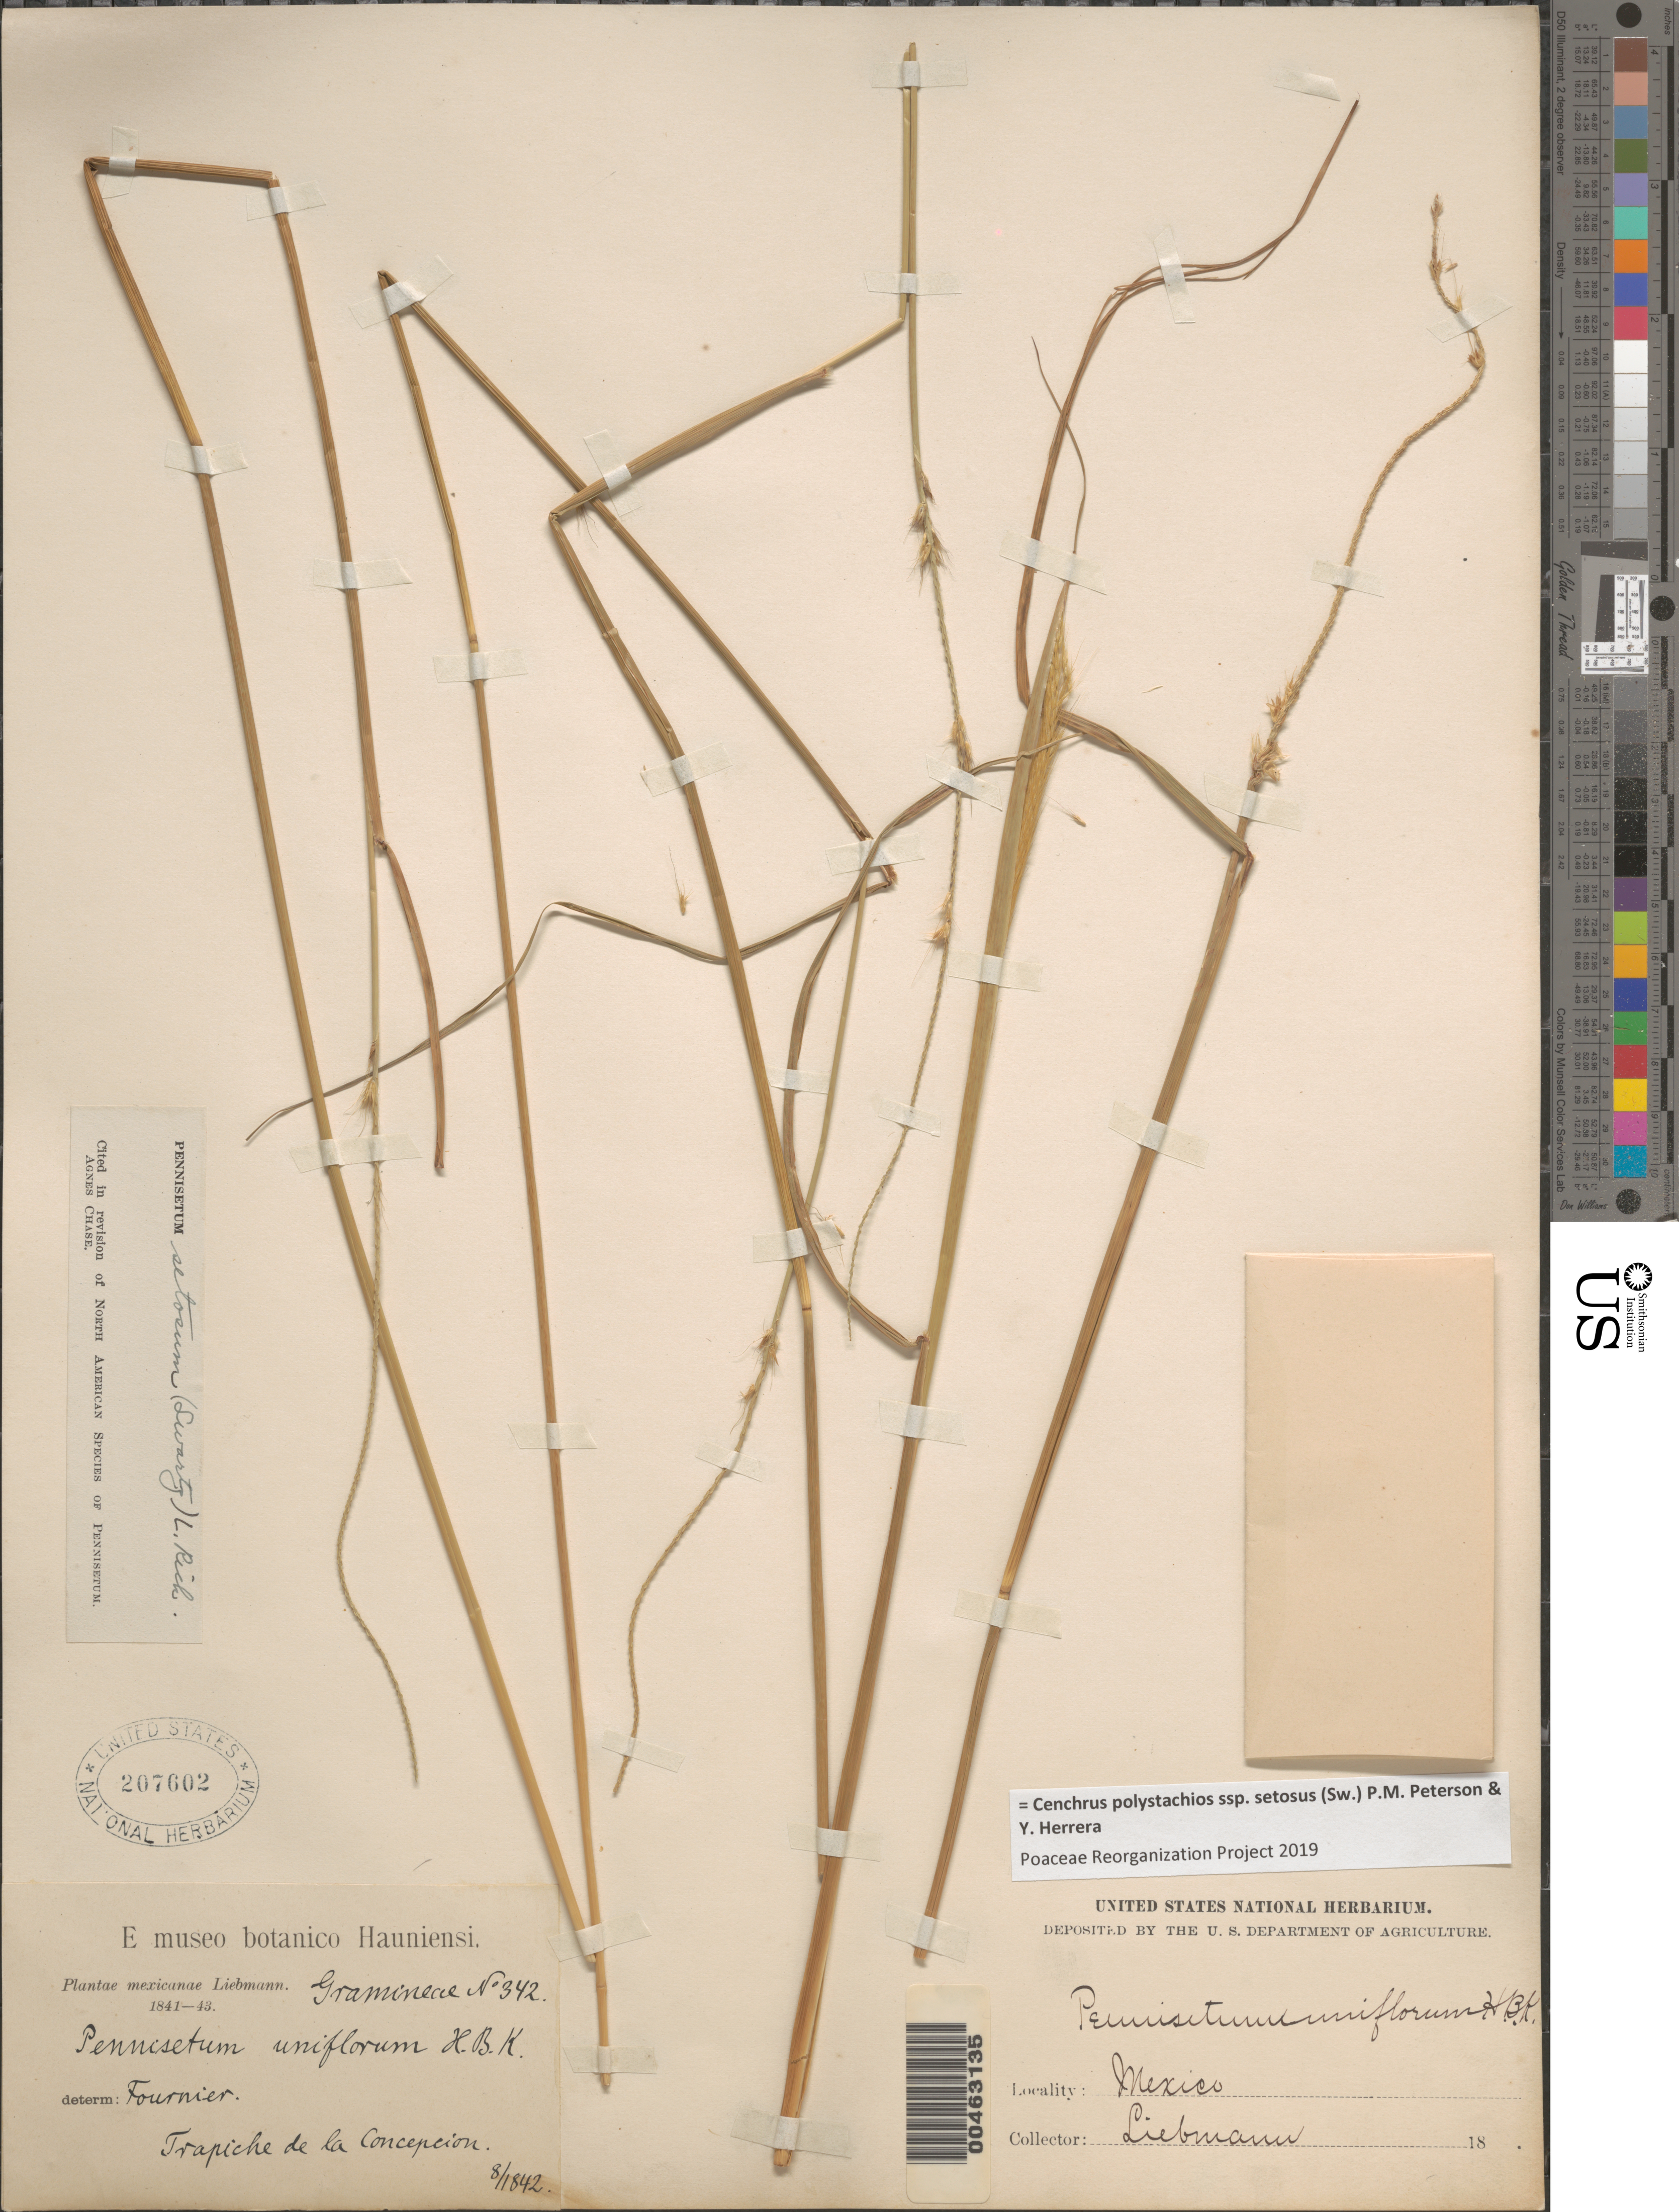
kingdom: Plantae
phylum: Tracheophyta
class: Liliopsida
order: Poales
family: Poaceae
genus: Cenchrus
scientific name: Cenchrus polystachios subsp. setosus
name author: (Sw.) P.M. Peterson & Y. Herrera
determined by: Poaceae Reorganization Project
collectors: Fournier, --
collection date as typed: Aug 1842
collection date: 1842-08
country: Mexico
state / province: Oaxaca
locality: Tropiche de la Concepcion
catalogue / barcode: US 207602